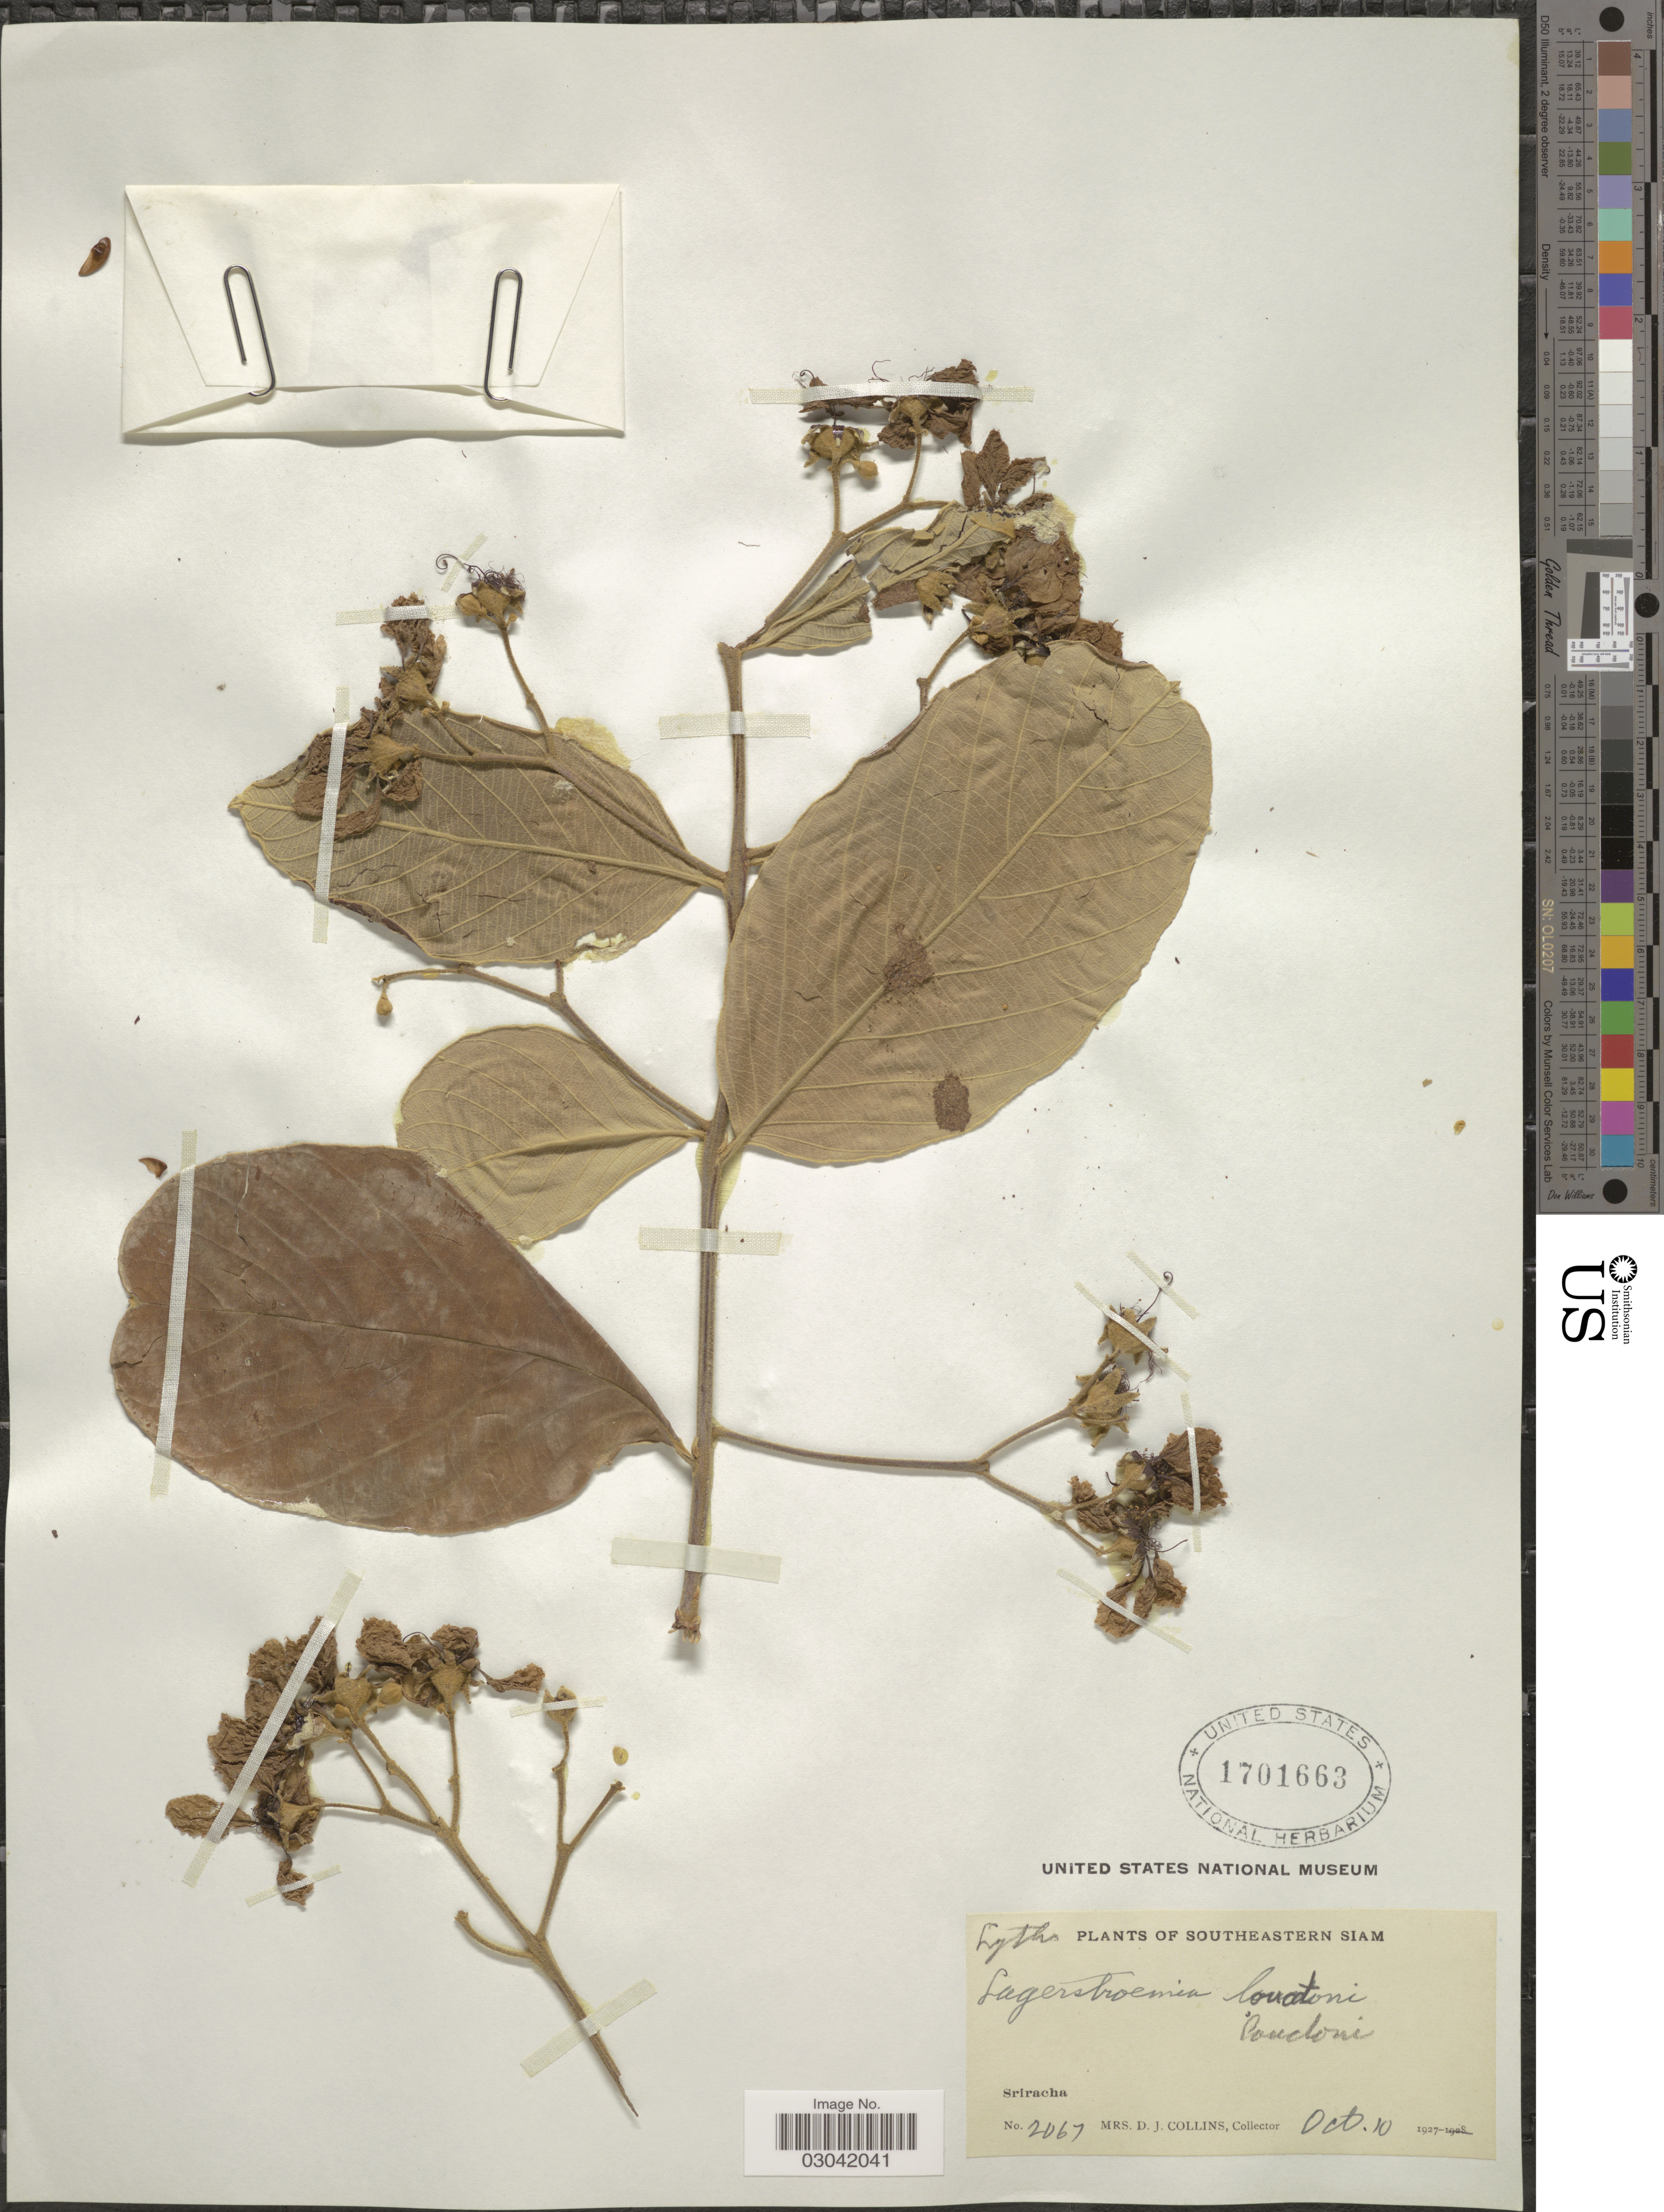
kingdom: Plantae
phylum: Tracheophyta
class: Magnoliopsida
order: Myrtales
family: Lythraceae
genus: Lagerstroemia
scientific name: Lagerstroemia loudonii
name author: Teisjm. & Binn.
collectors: Mrs. D. J. Collins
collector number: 2067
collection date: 1927-10-10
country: Thailand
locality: Southeastern Siam. Sriracha.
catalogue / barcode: US 1701663